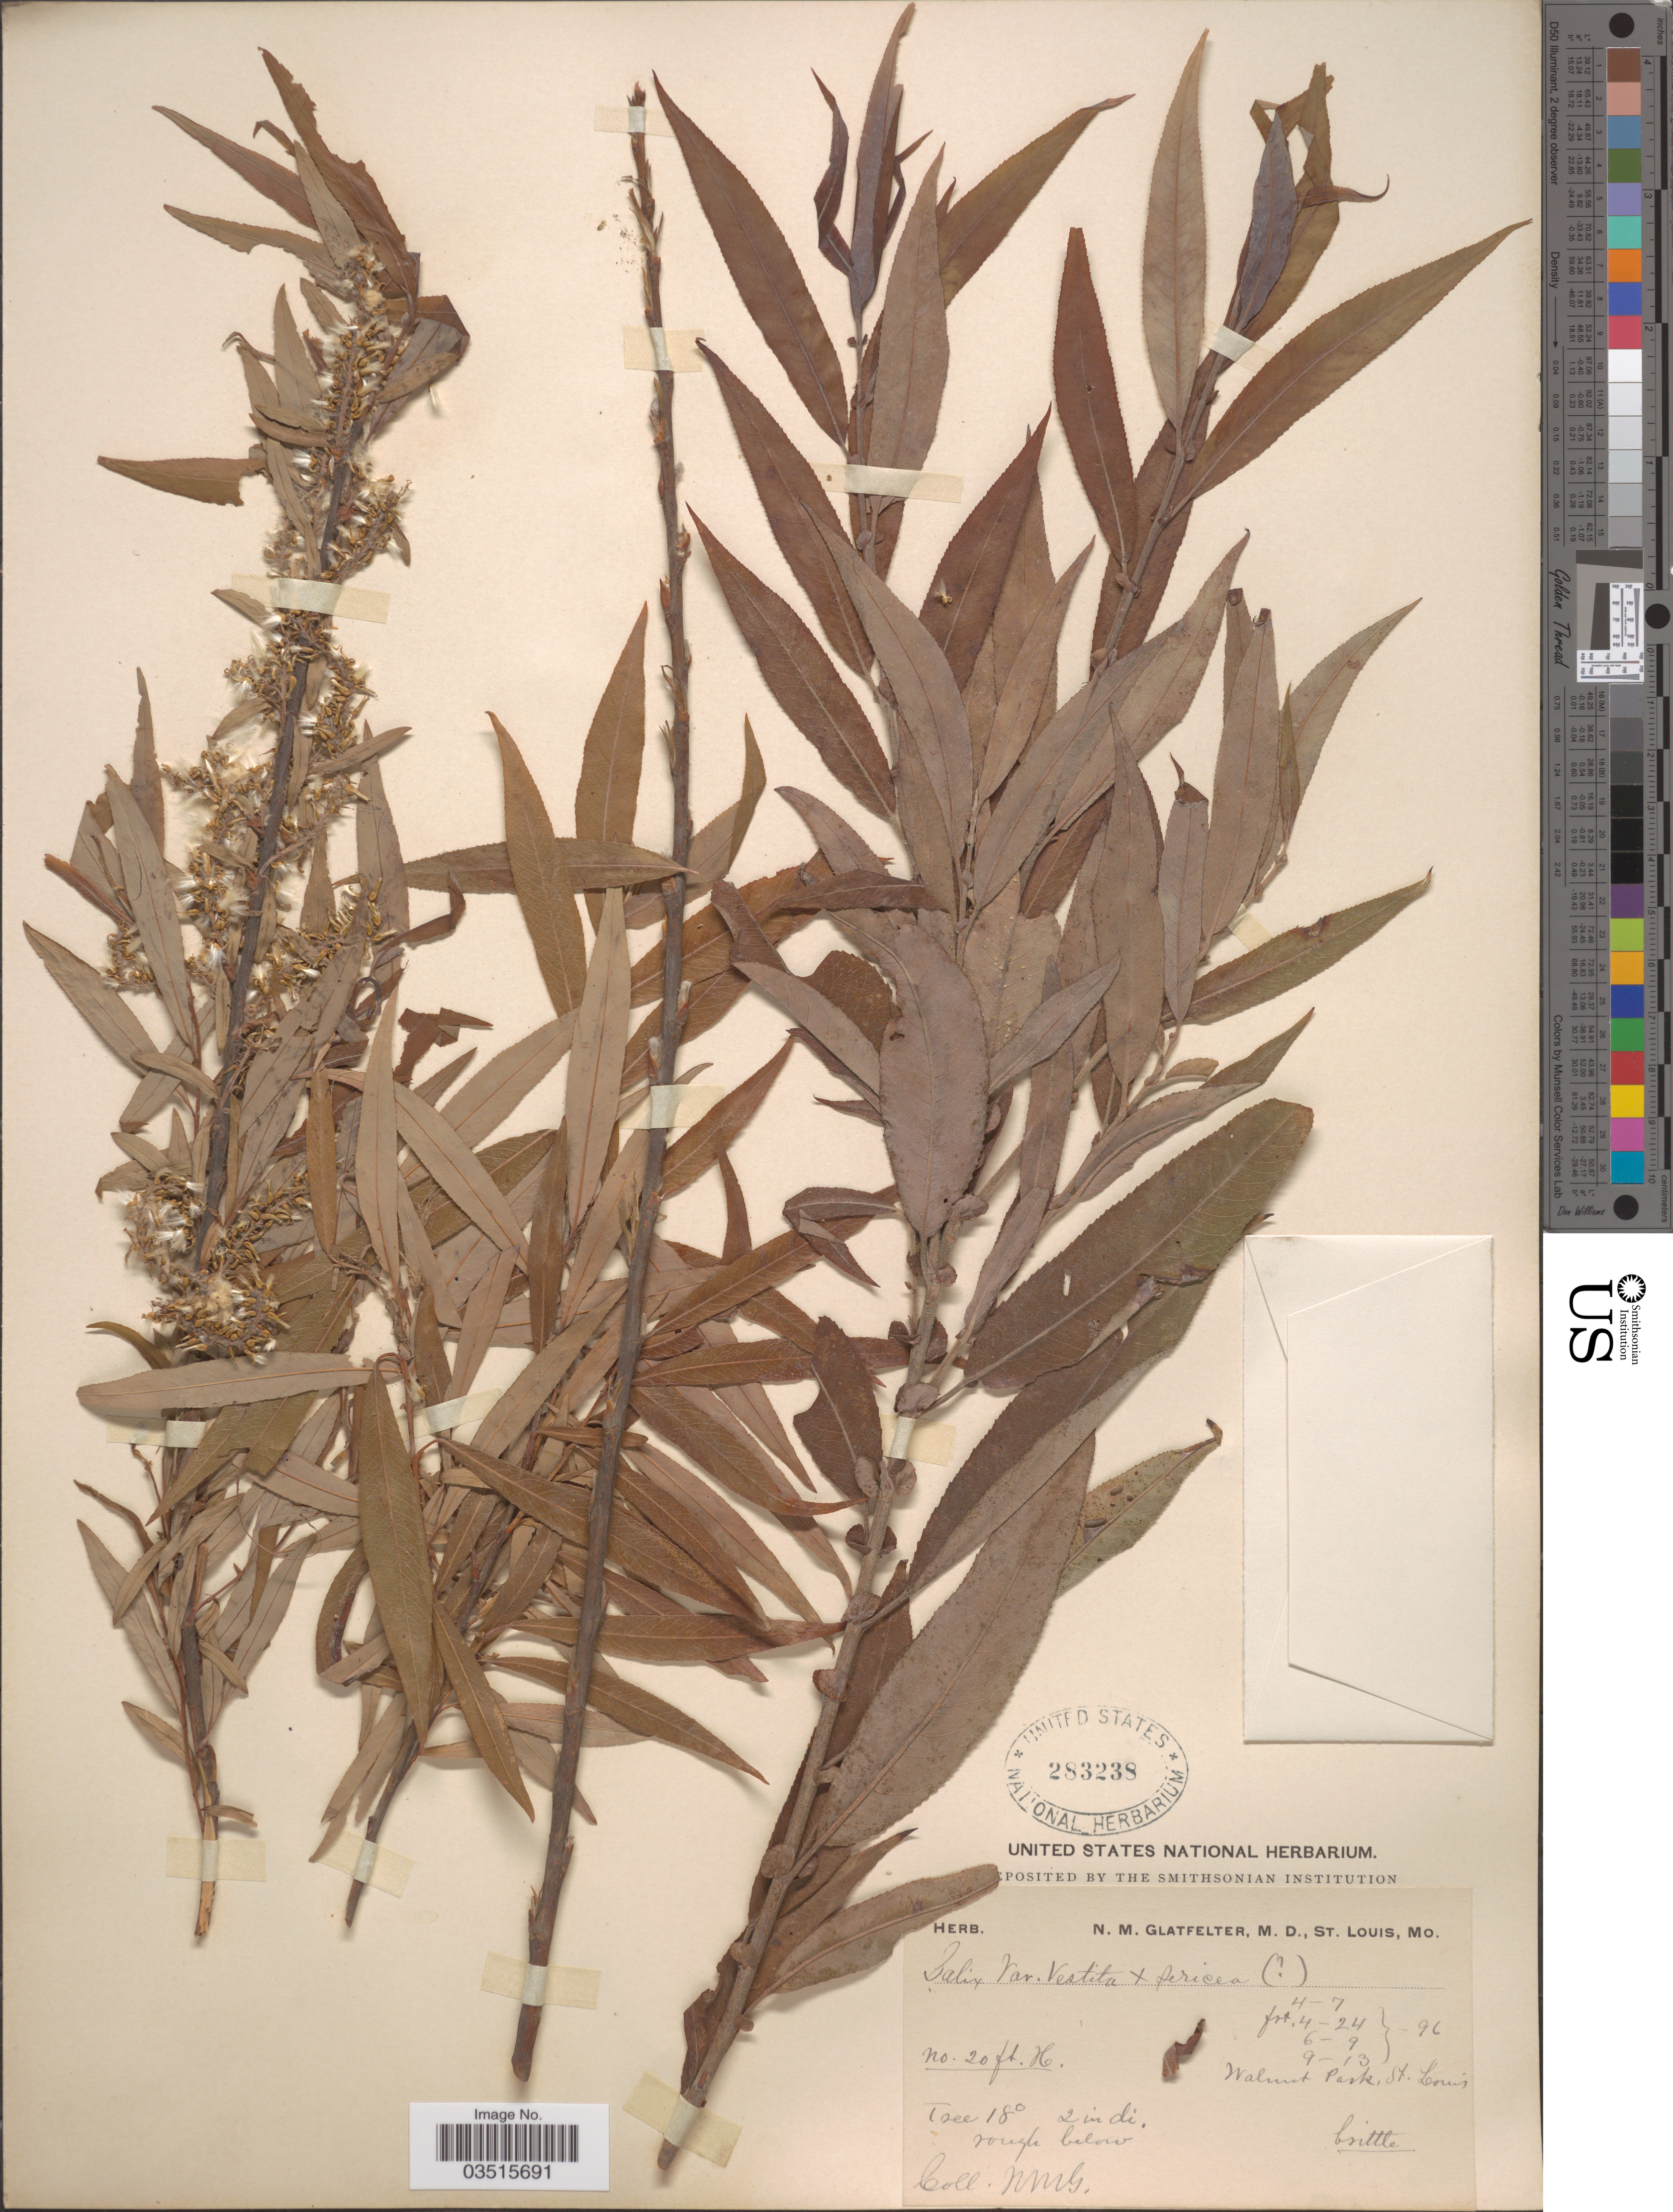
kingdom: Plantae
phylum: Tracheophyta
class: Magnoliopsida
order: Malpighiales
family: Salicaceae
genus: Salix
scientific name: Salix missouriensis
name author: Bebb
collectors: N. M. Glatfelter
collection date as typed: Transcribed d/m/y: 7/4/96 to 13/9/96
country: United States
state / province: Missouri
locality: Walnut Park. St. Louis.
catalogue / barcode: US 283238